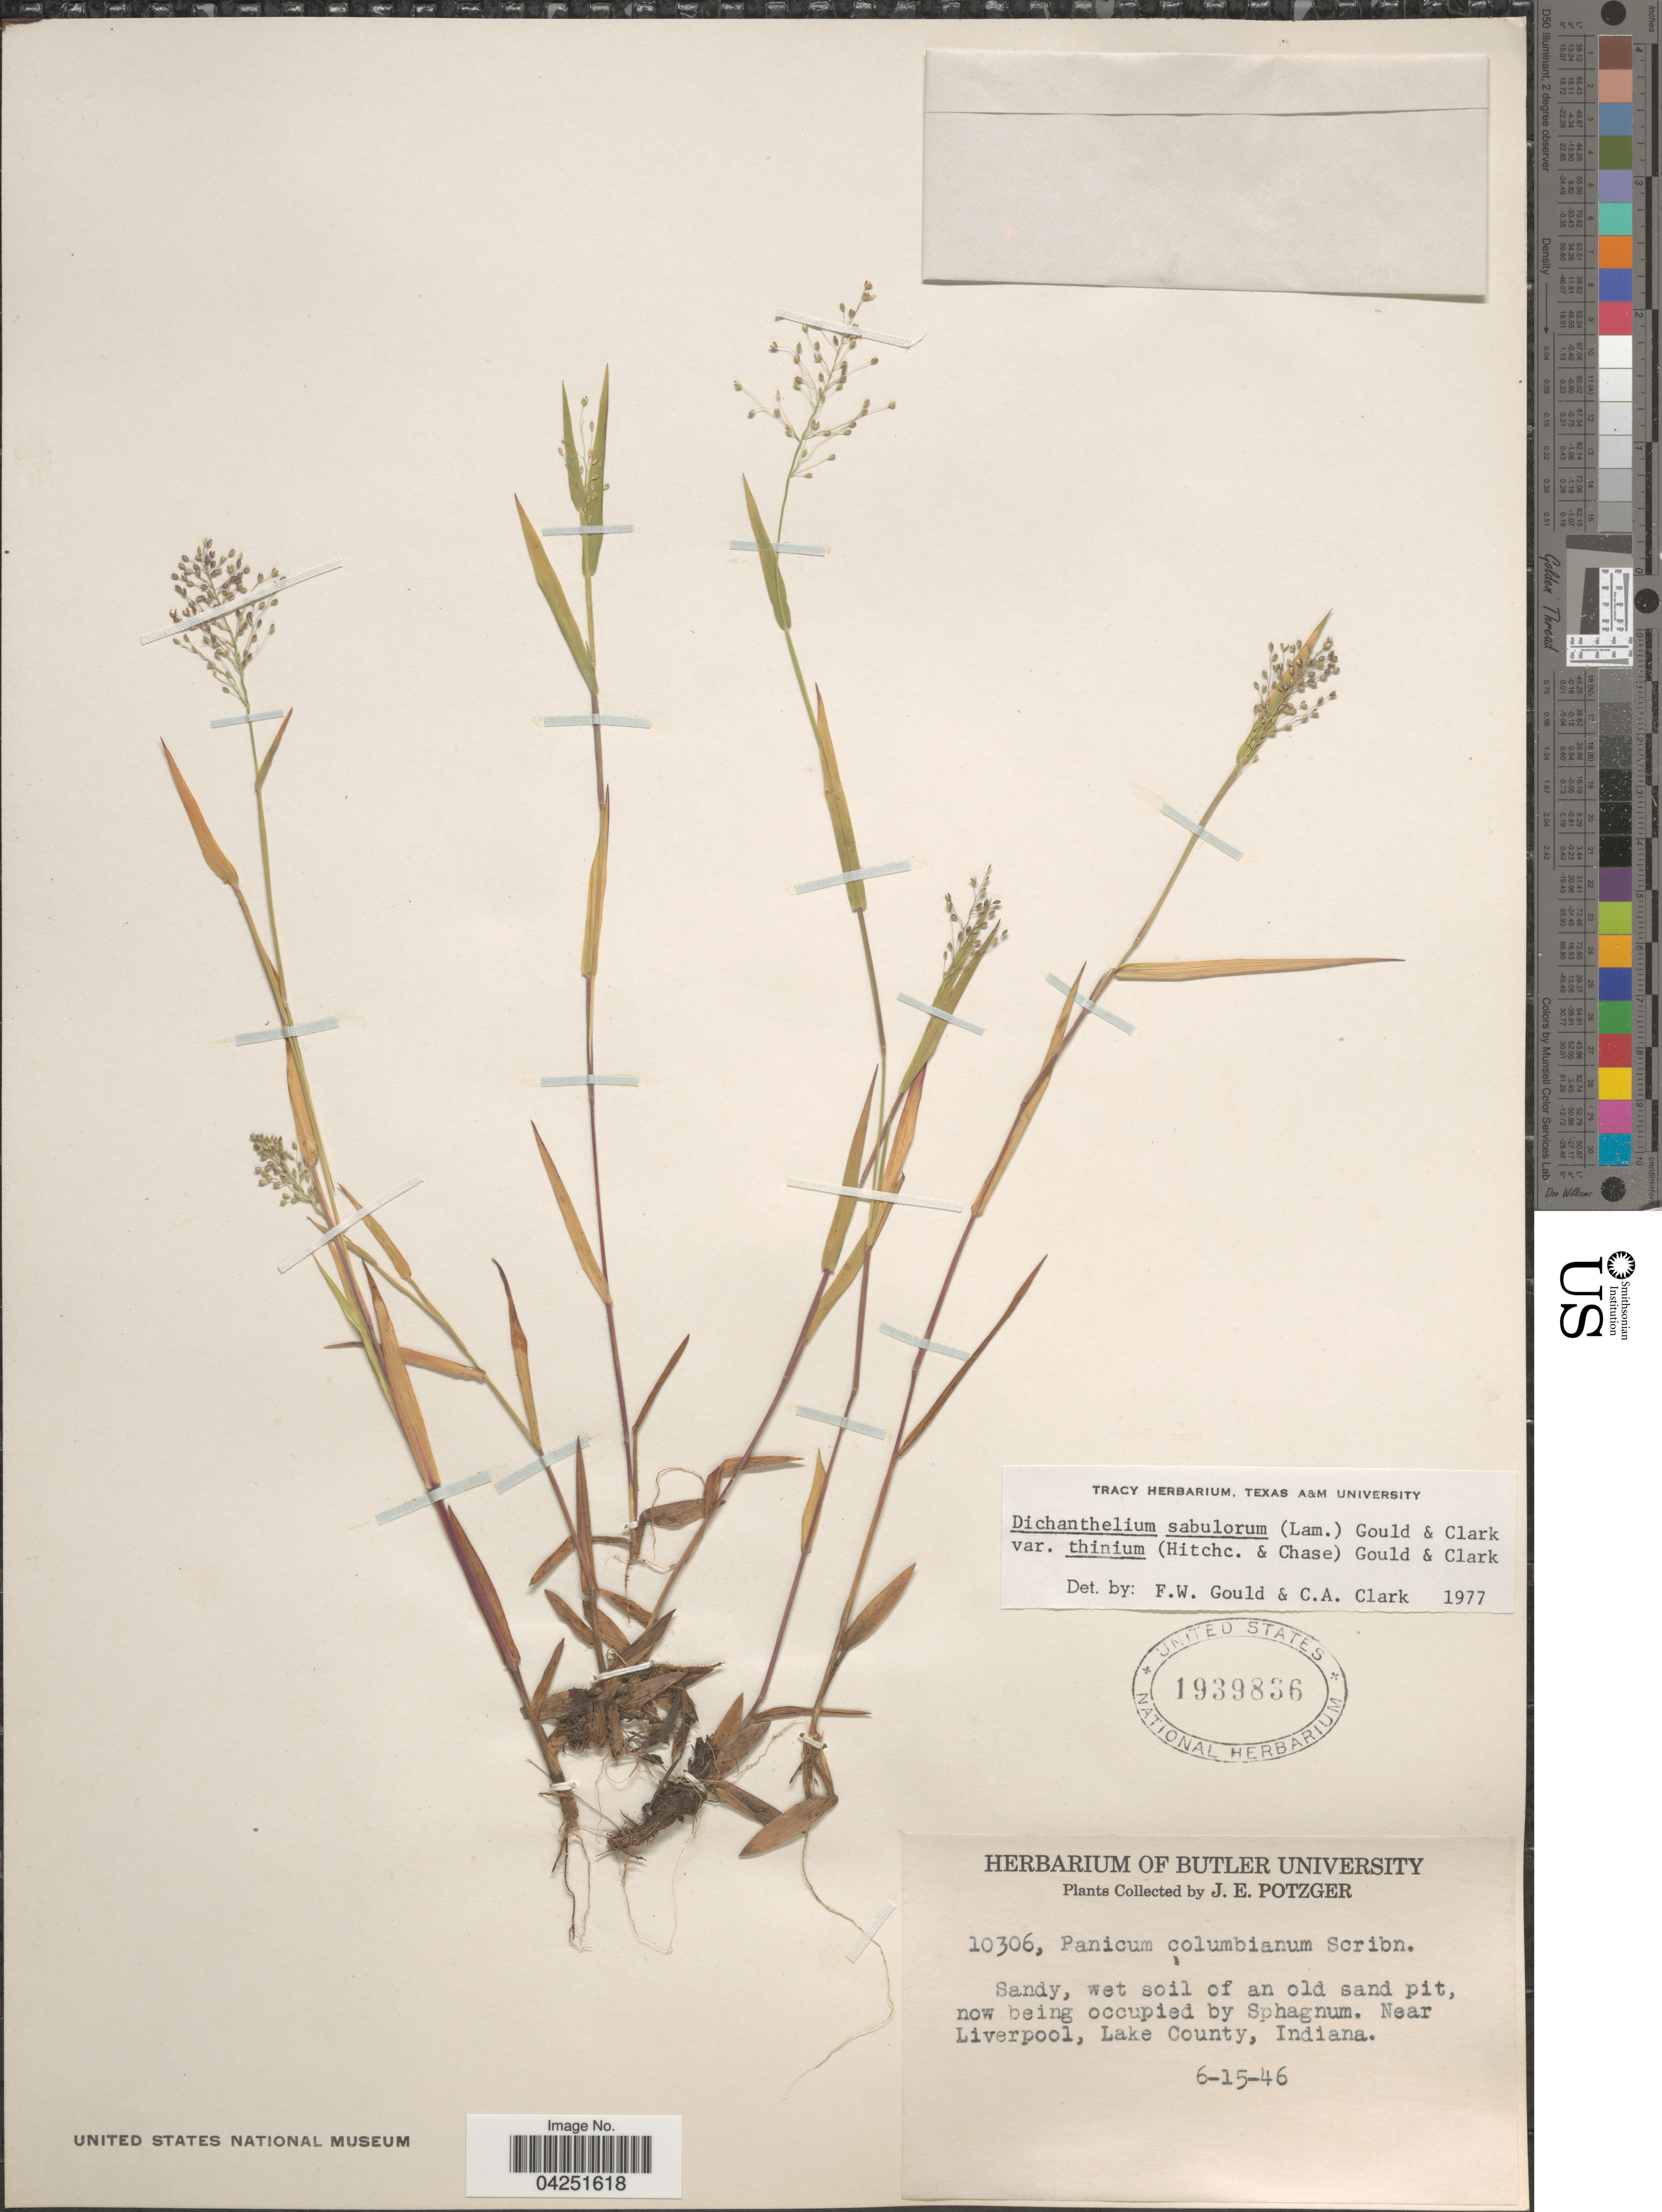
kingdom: Plantae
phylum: Tracheophyta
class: Liliopsida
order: Poales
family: Poaceae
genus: Dichanthelium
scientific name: Dichanthelium acuminatum var. acuminatum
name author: (Sw.) Gould & C.A. Clark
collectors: J. Potzger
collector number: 10306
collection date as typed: Transcribed d/m/y: 15/6/46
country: United States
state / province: Indiana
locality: Near Liverpool, Lake County.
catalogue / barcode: US 1939836